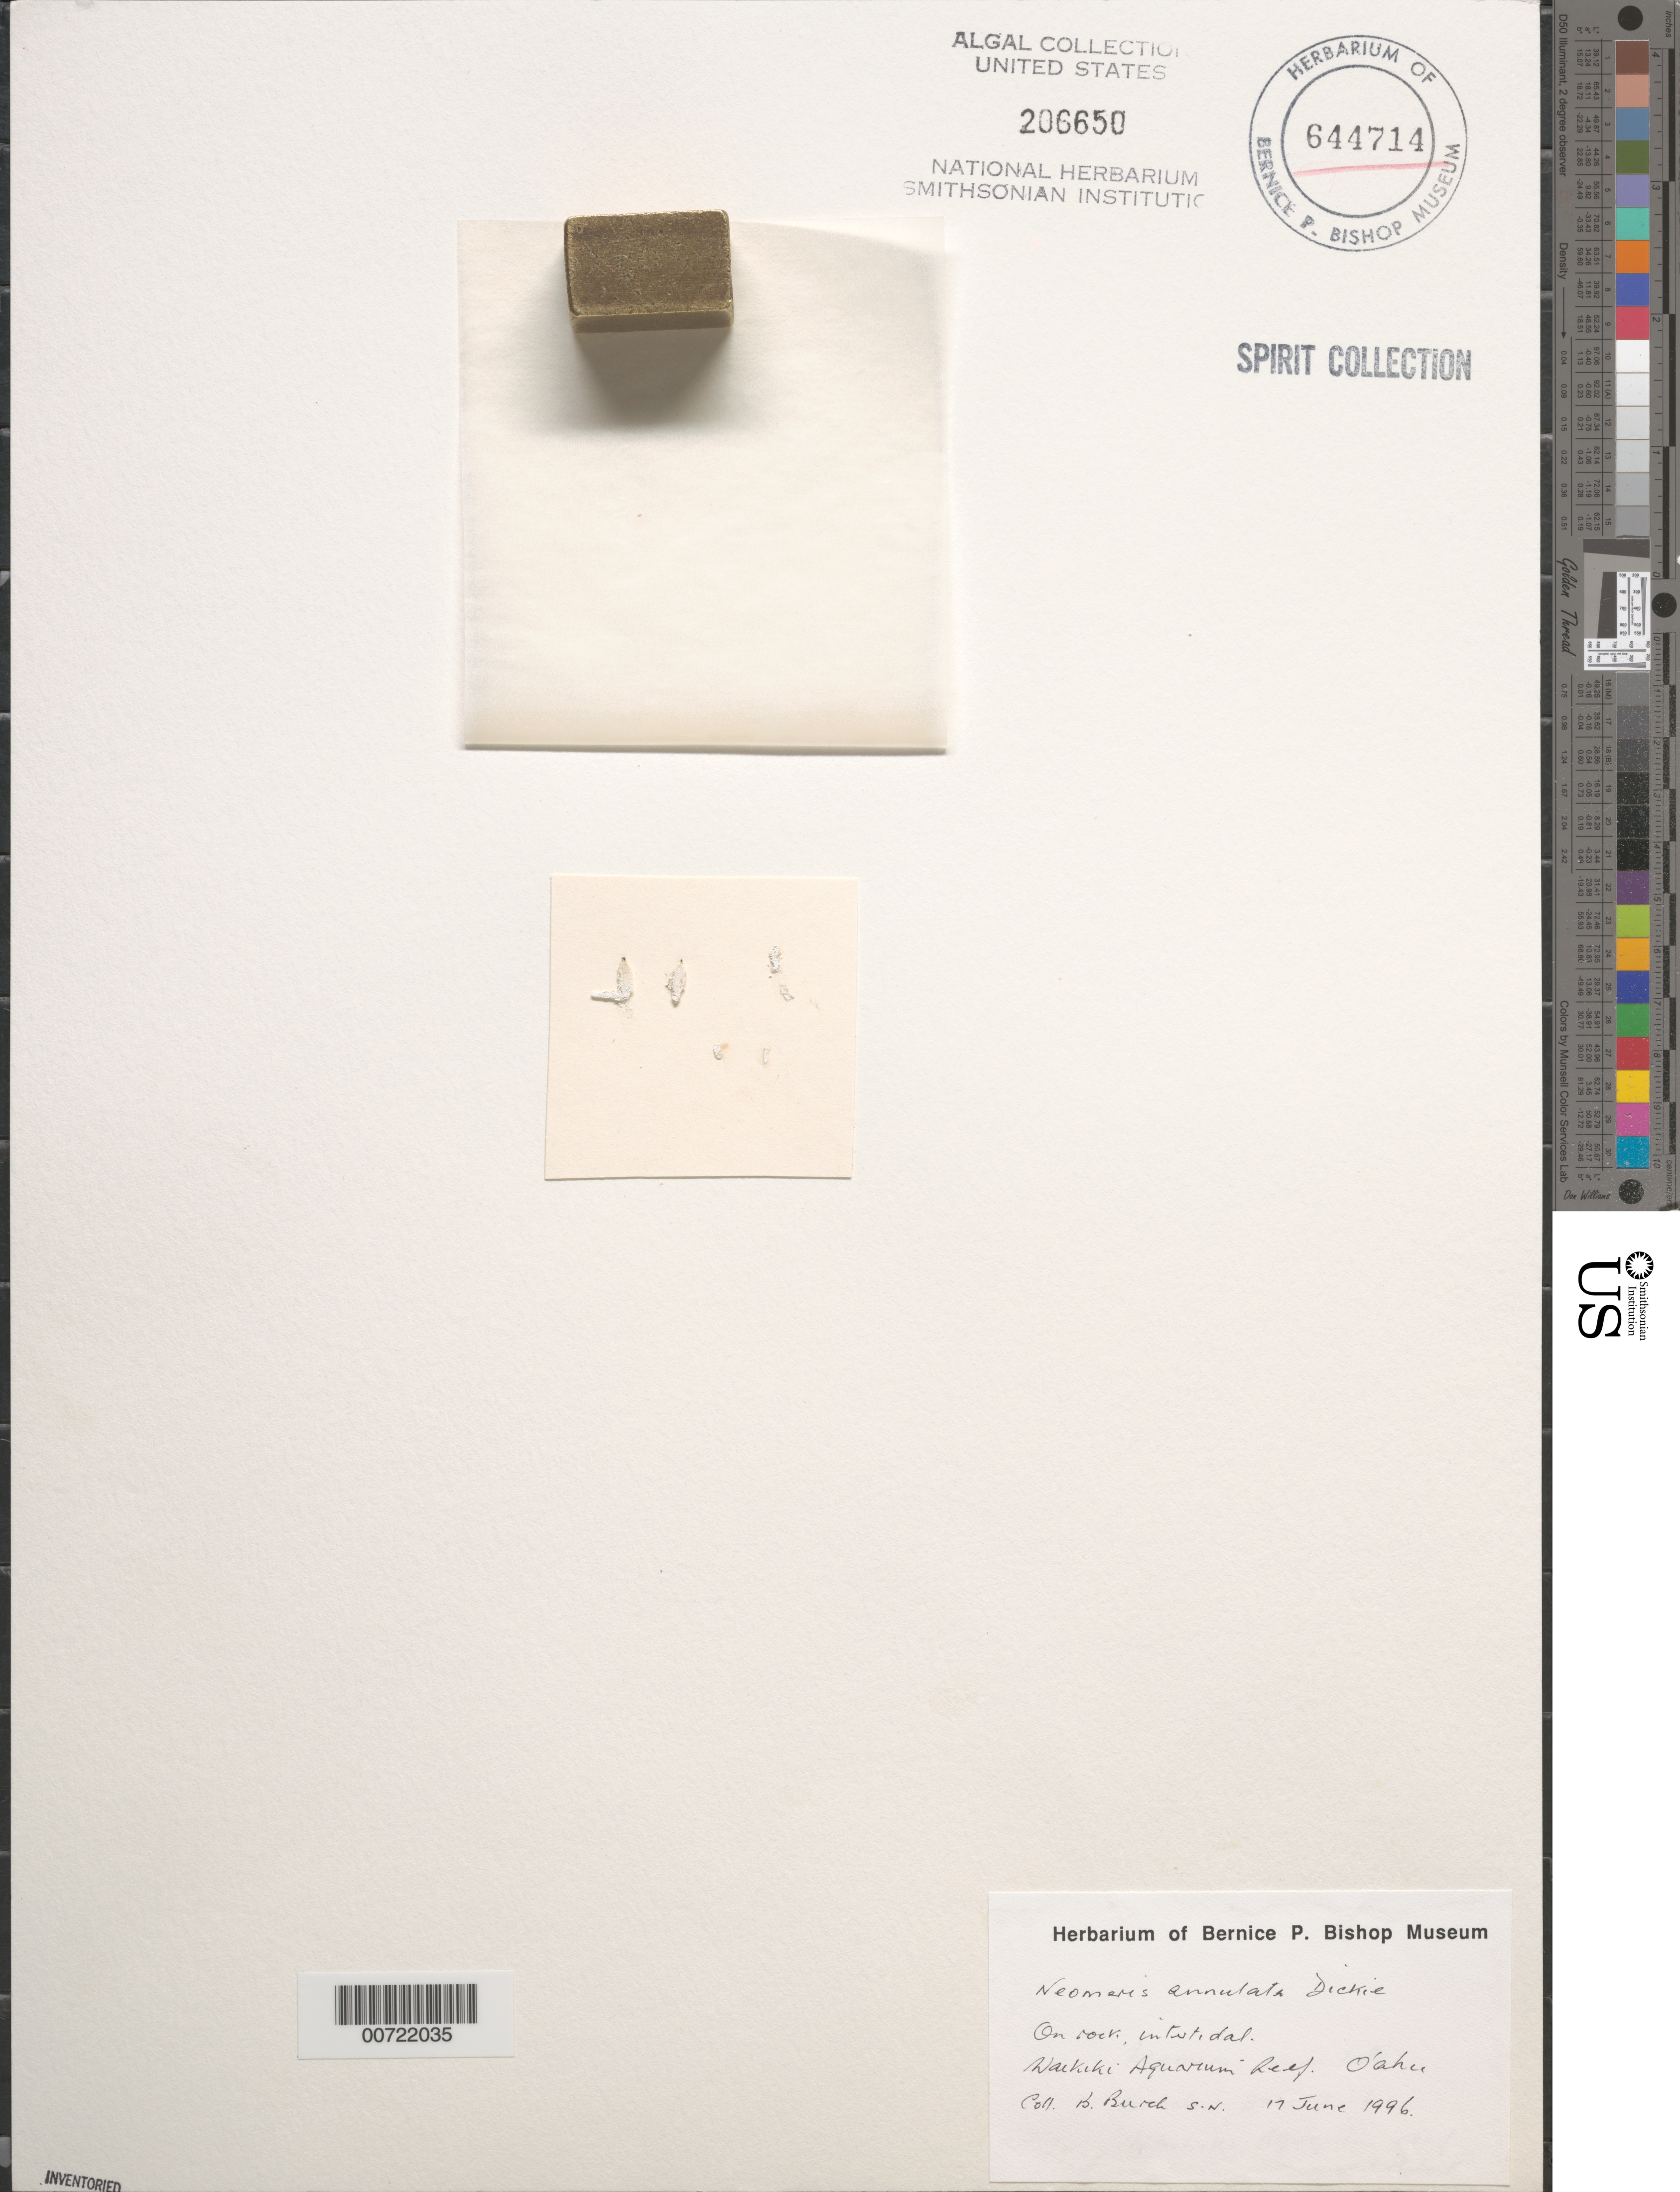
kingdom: Plantae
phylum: Chlorophyta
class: Ulvophyceae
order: Dasycladales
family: Dasycladaceae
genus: Neomeris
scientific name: Neomeris annulata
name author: Dickie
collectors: B. Burch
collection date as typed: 17 Jun 1996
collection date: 1996-06-17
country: United States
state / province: Hawaii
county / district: Honolulu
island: Oahu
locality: Waikiki Aquarium Reef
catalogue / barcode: US 206650